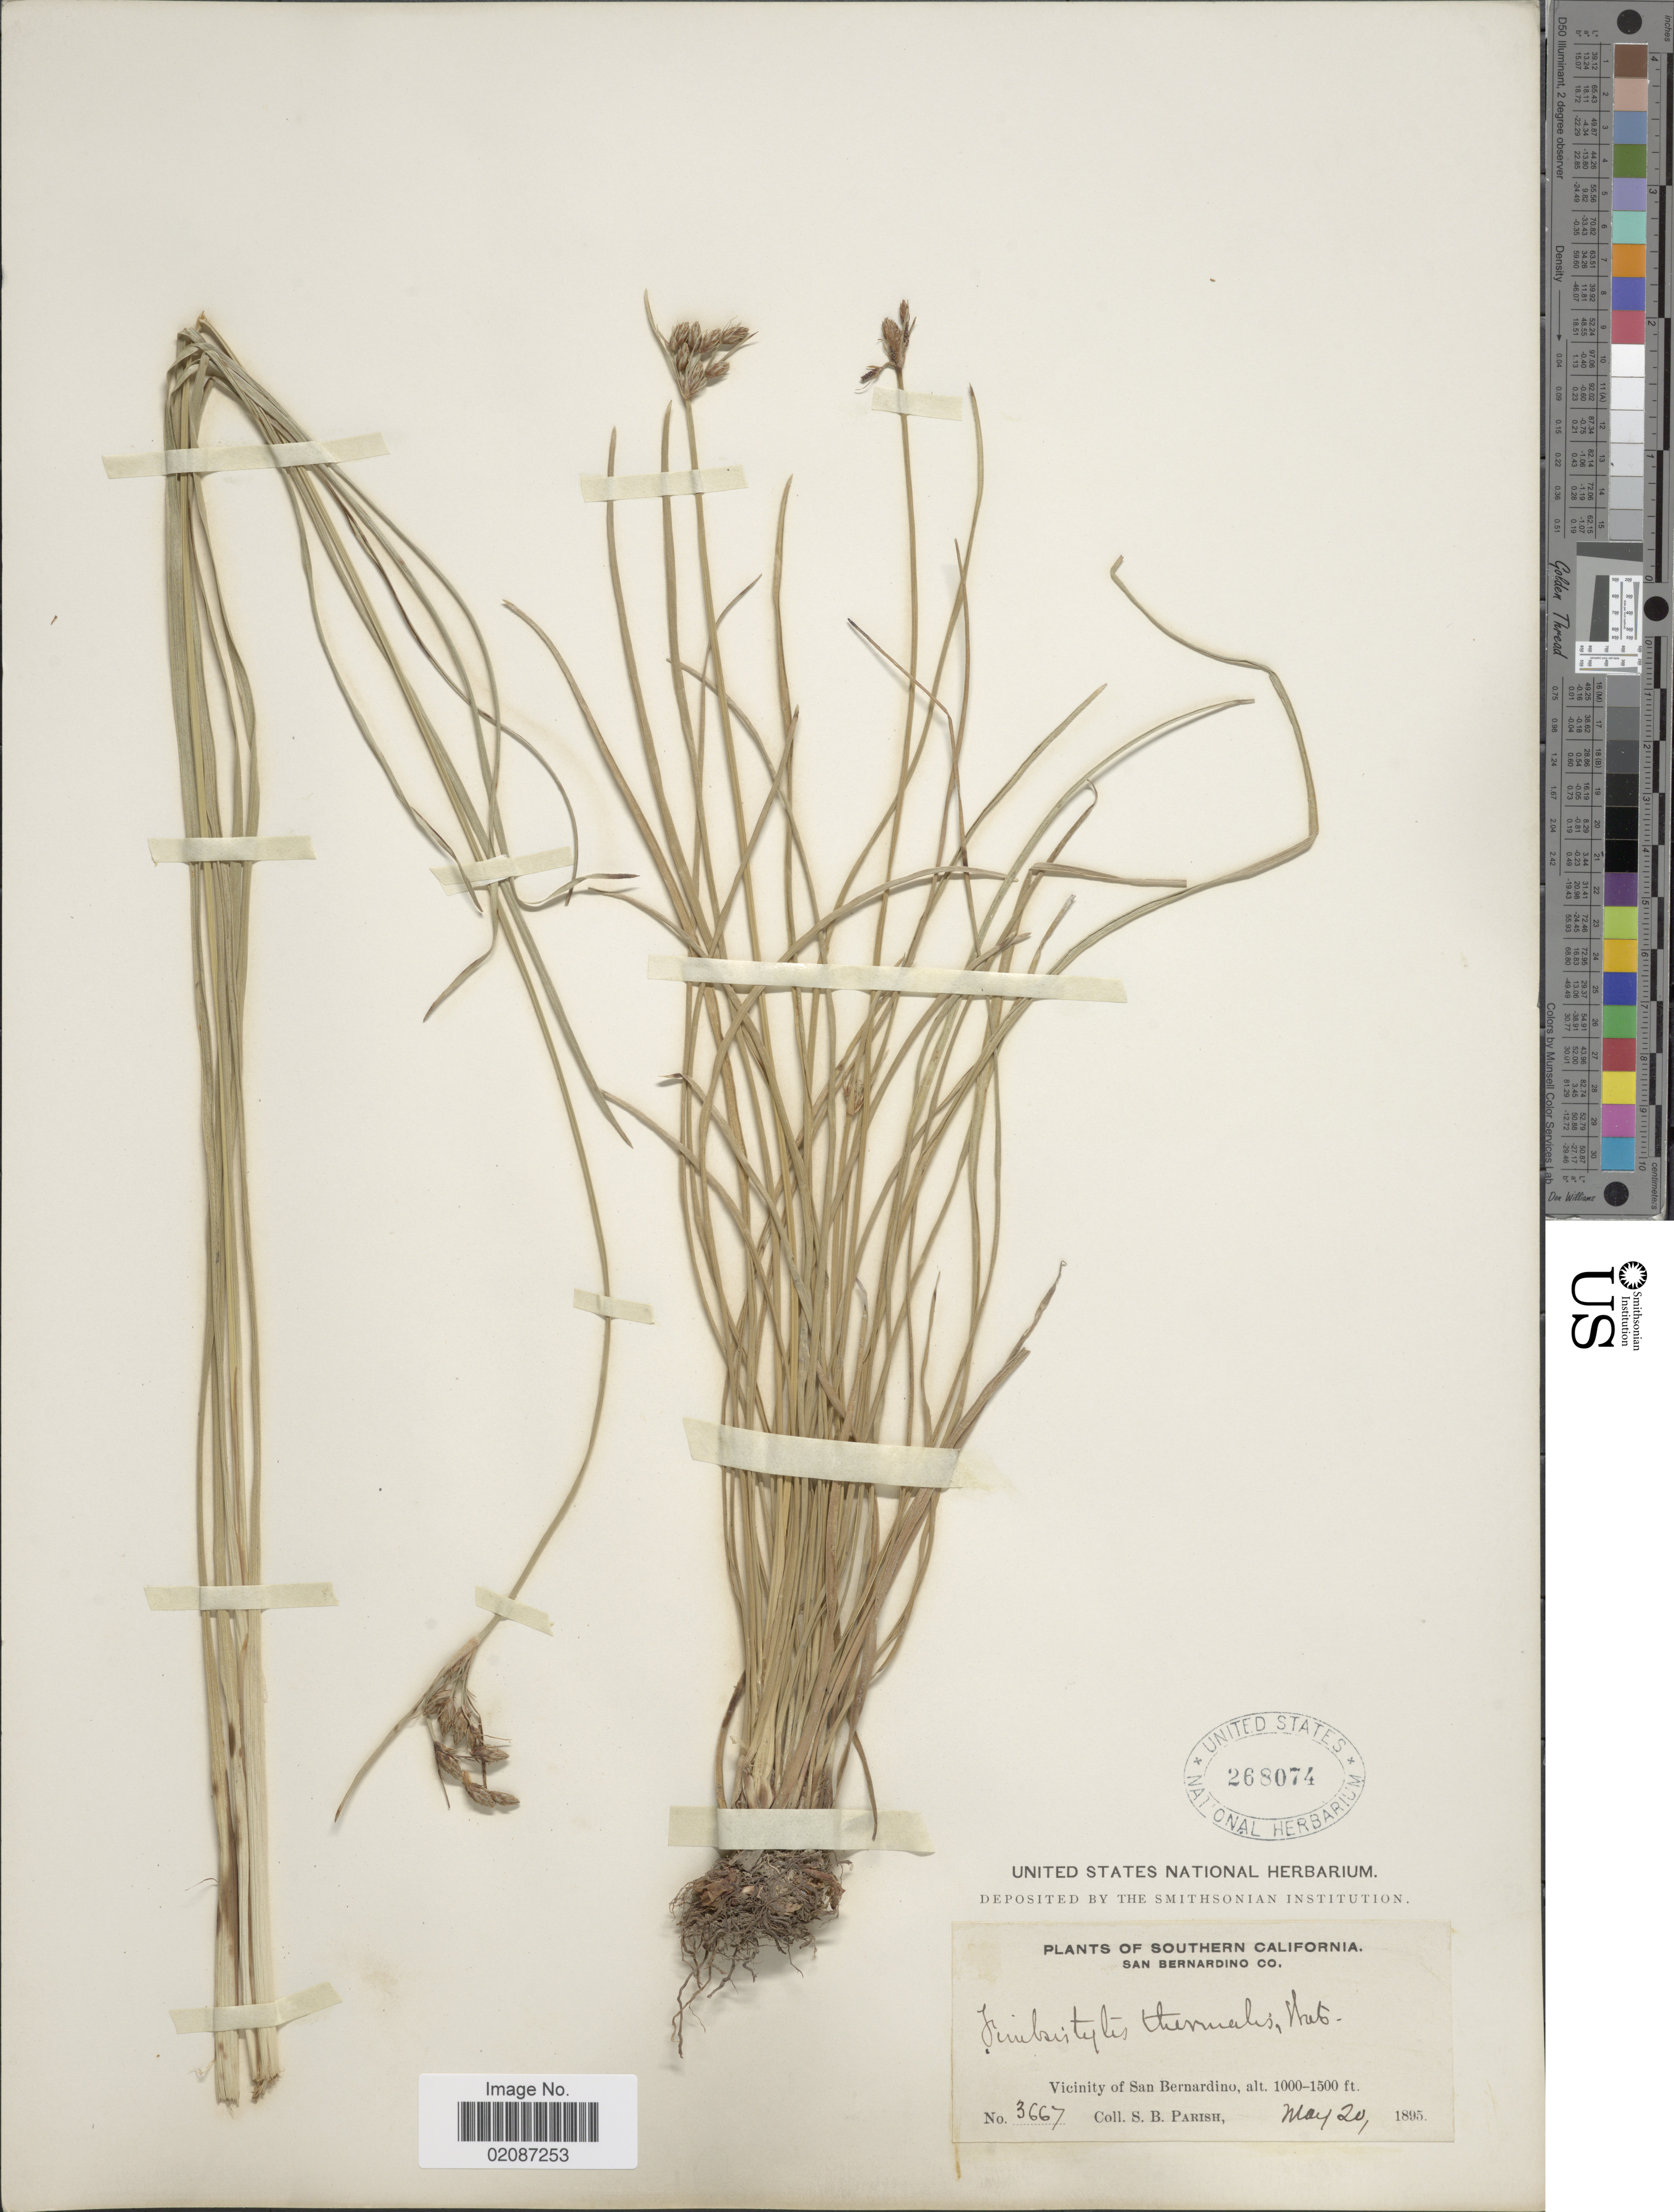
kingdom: Plantae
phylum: Tracheophyta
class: Liliopsida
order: Poales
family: Cyperaceae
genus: Fimbristylis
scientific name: Fimbristylis spadicea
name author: (L.) Vahl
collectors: S. B. Parish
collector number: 3667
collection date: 1895-05-20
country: United States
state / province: California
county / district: San Bernardino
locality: Southern California, San Bernardino Co., Vicinity of San Bernardino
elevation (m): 305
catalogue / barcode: US 268074